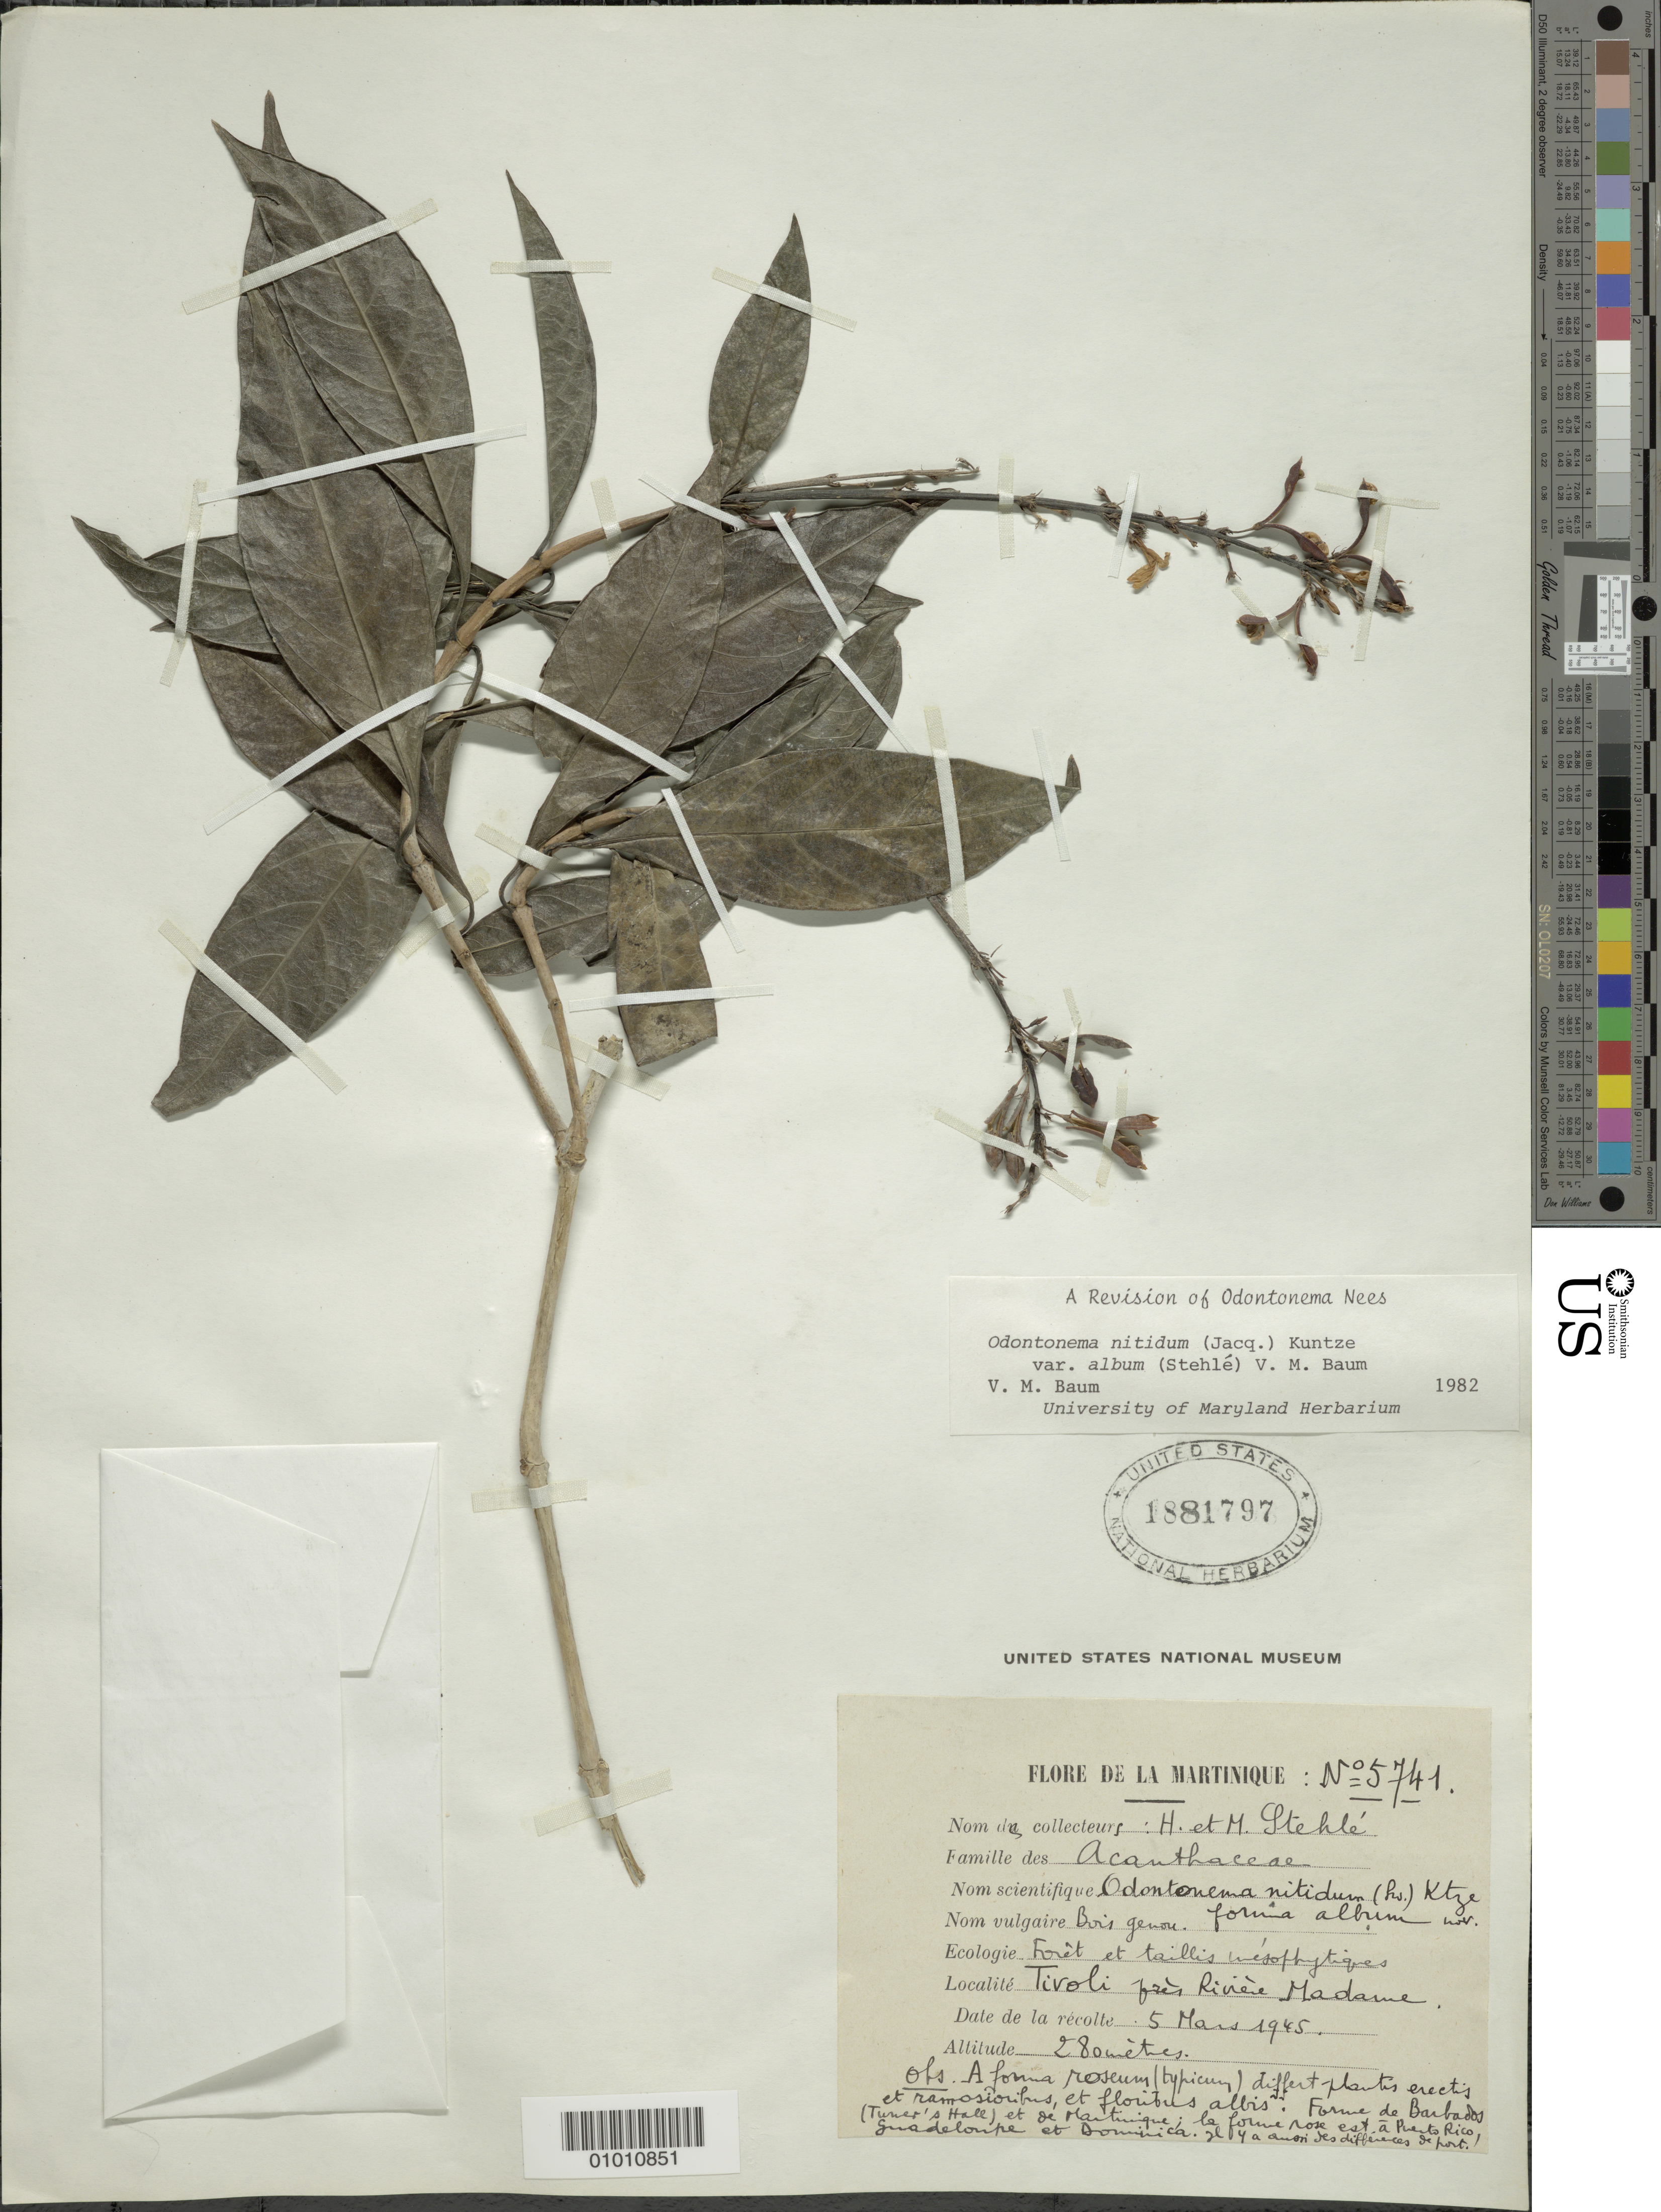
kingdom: Plantae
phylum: Tracheophyta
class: Magnoliopsida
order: Lamiales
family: Acanthaceae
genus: Odontonema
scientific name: Odontonema nitidum var. album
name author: (Stehlé) V.M. Baum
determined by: Baum, V. M.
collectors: H. Stehlé & M. Stehlé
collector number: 5741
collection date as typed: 05 Mar 1945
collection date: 1945-03-05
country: Martinique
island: Martinique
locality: Tivoli près Rivière Madame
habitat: Forêt et taillis mésophytiques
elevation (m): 280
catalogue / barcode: US 1881797